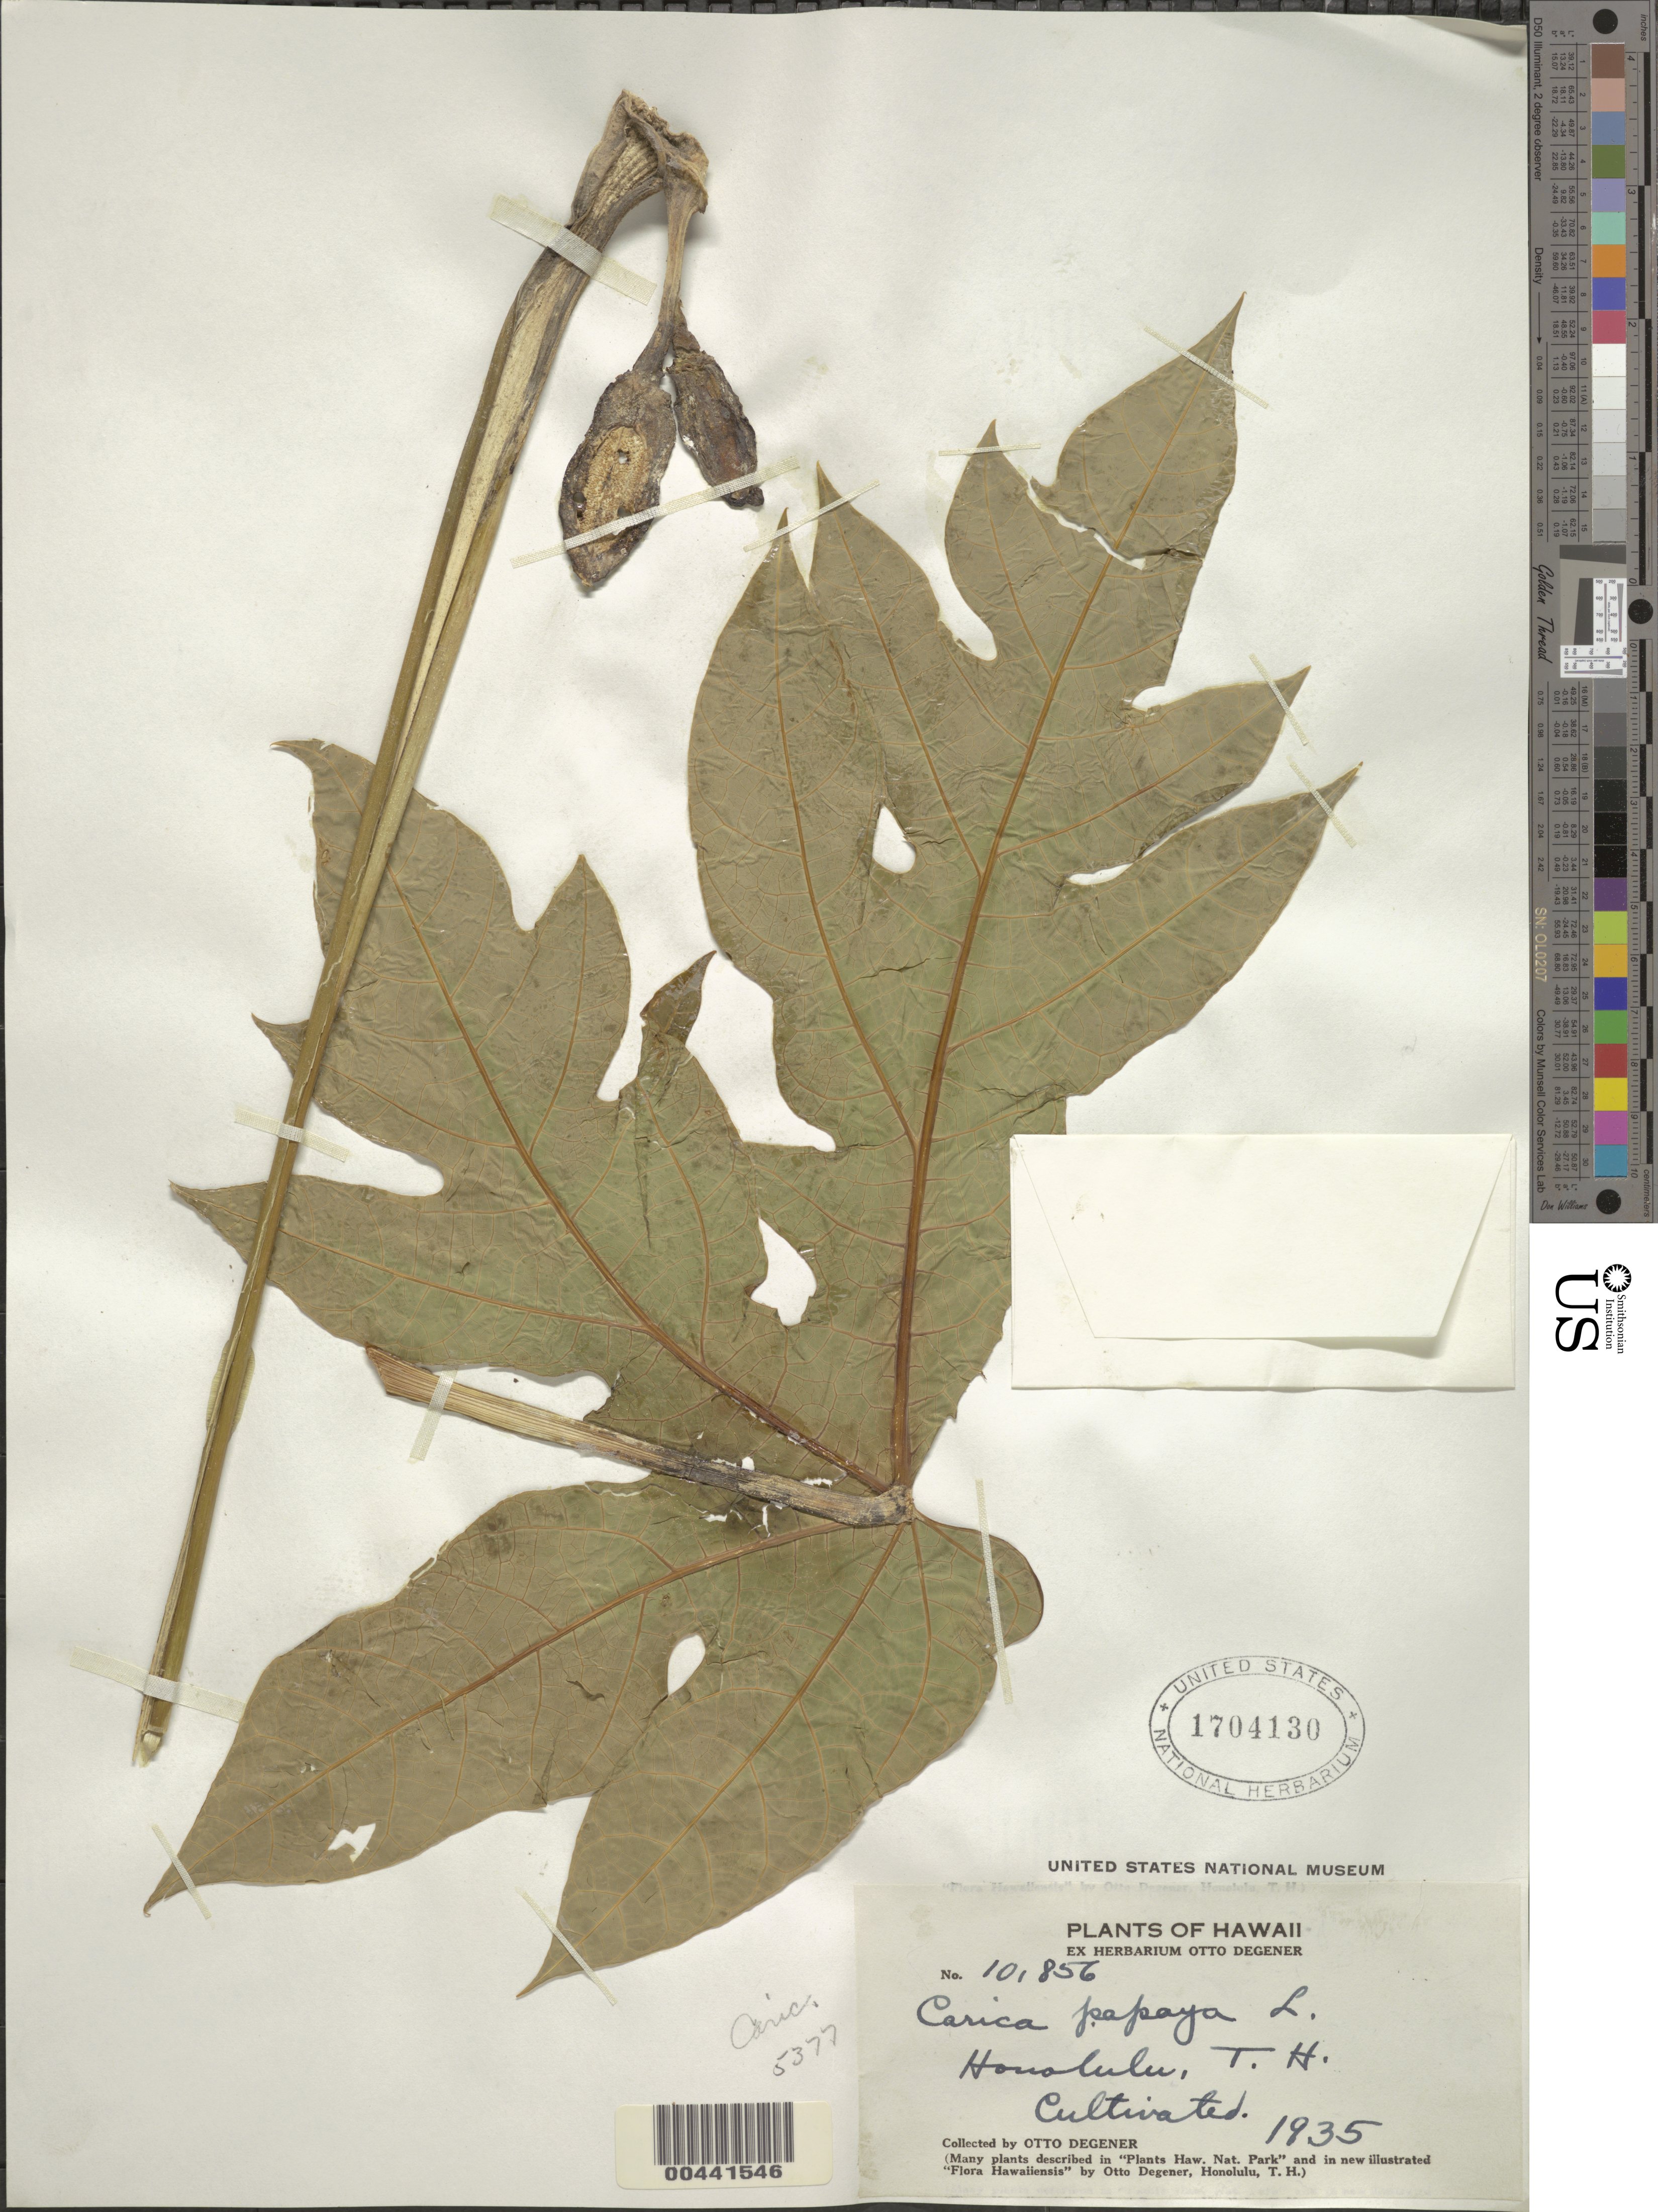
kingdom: Plantae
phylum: Tracheophyta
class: Magnoliopsida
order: Brassicales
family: Caricaceae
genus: Carica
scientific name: Carica papaya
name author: L.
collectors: O. Degener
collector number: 10856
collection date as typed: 1935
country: United States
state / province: Hawaii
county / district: Honolulu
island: Oahu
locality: Honolulu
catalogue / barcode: US 1704130